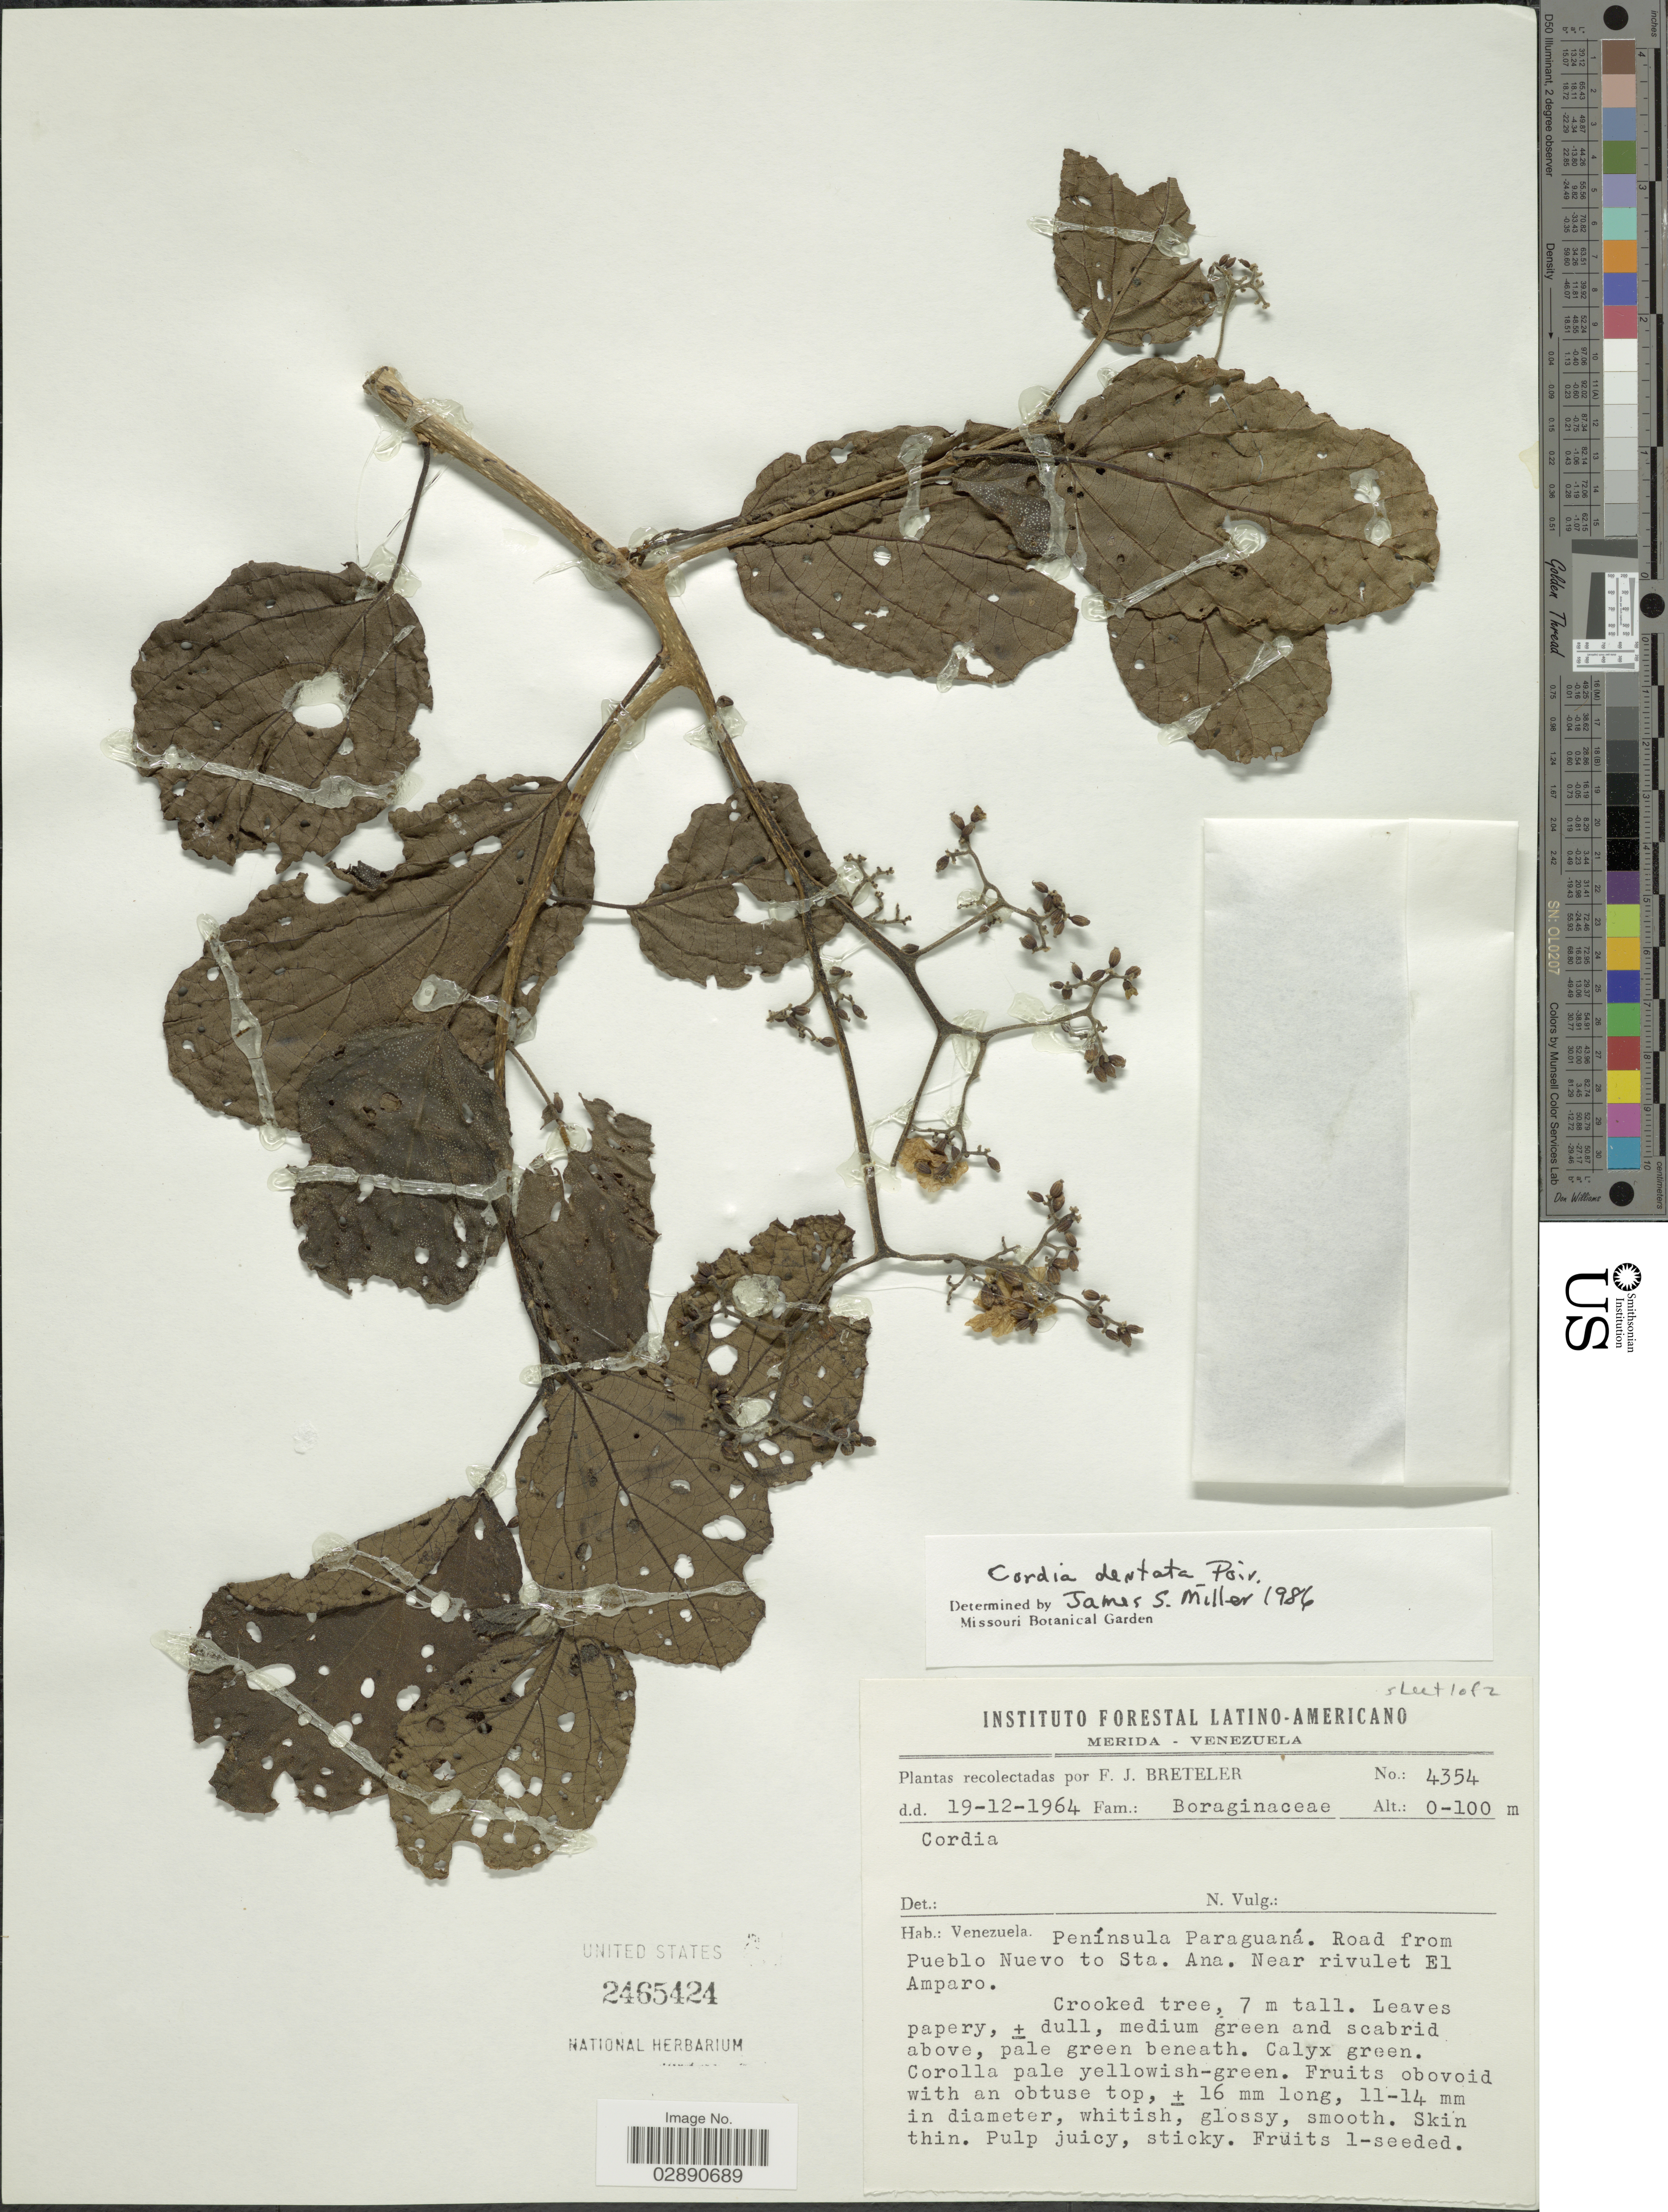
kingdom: Plantae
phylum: Tracheophyta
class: Magnoliopsida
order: Boraginales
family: Cordiaceae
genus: Cordia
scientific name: Cordia dentata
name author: Poir.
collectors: F. J. Breteler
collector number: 4354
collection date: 1964-12-19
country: Venezuela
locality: Península Paraguaná. Road from Pueblo Nuevo to Sta. Ana. Near rivulet El Amparo.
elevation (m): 0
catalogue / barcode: US 2465424